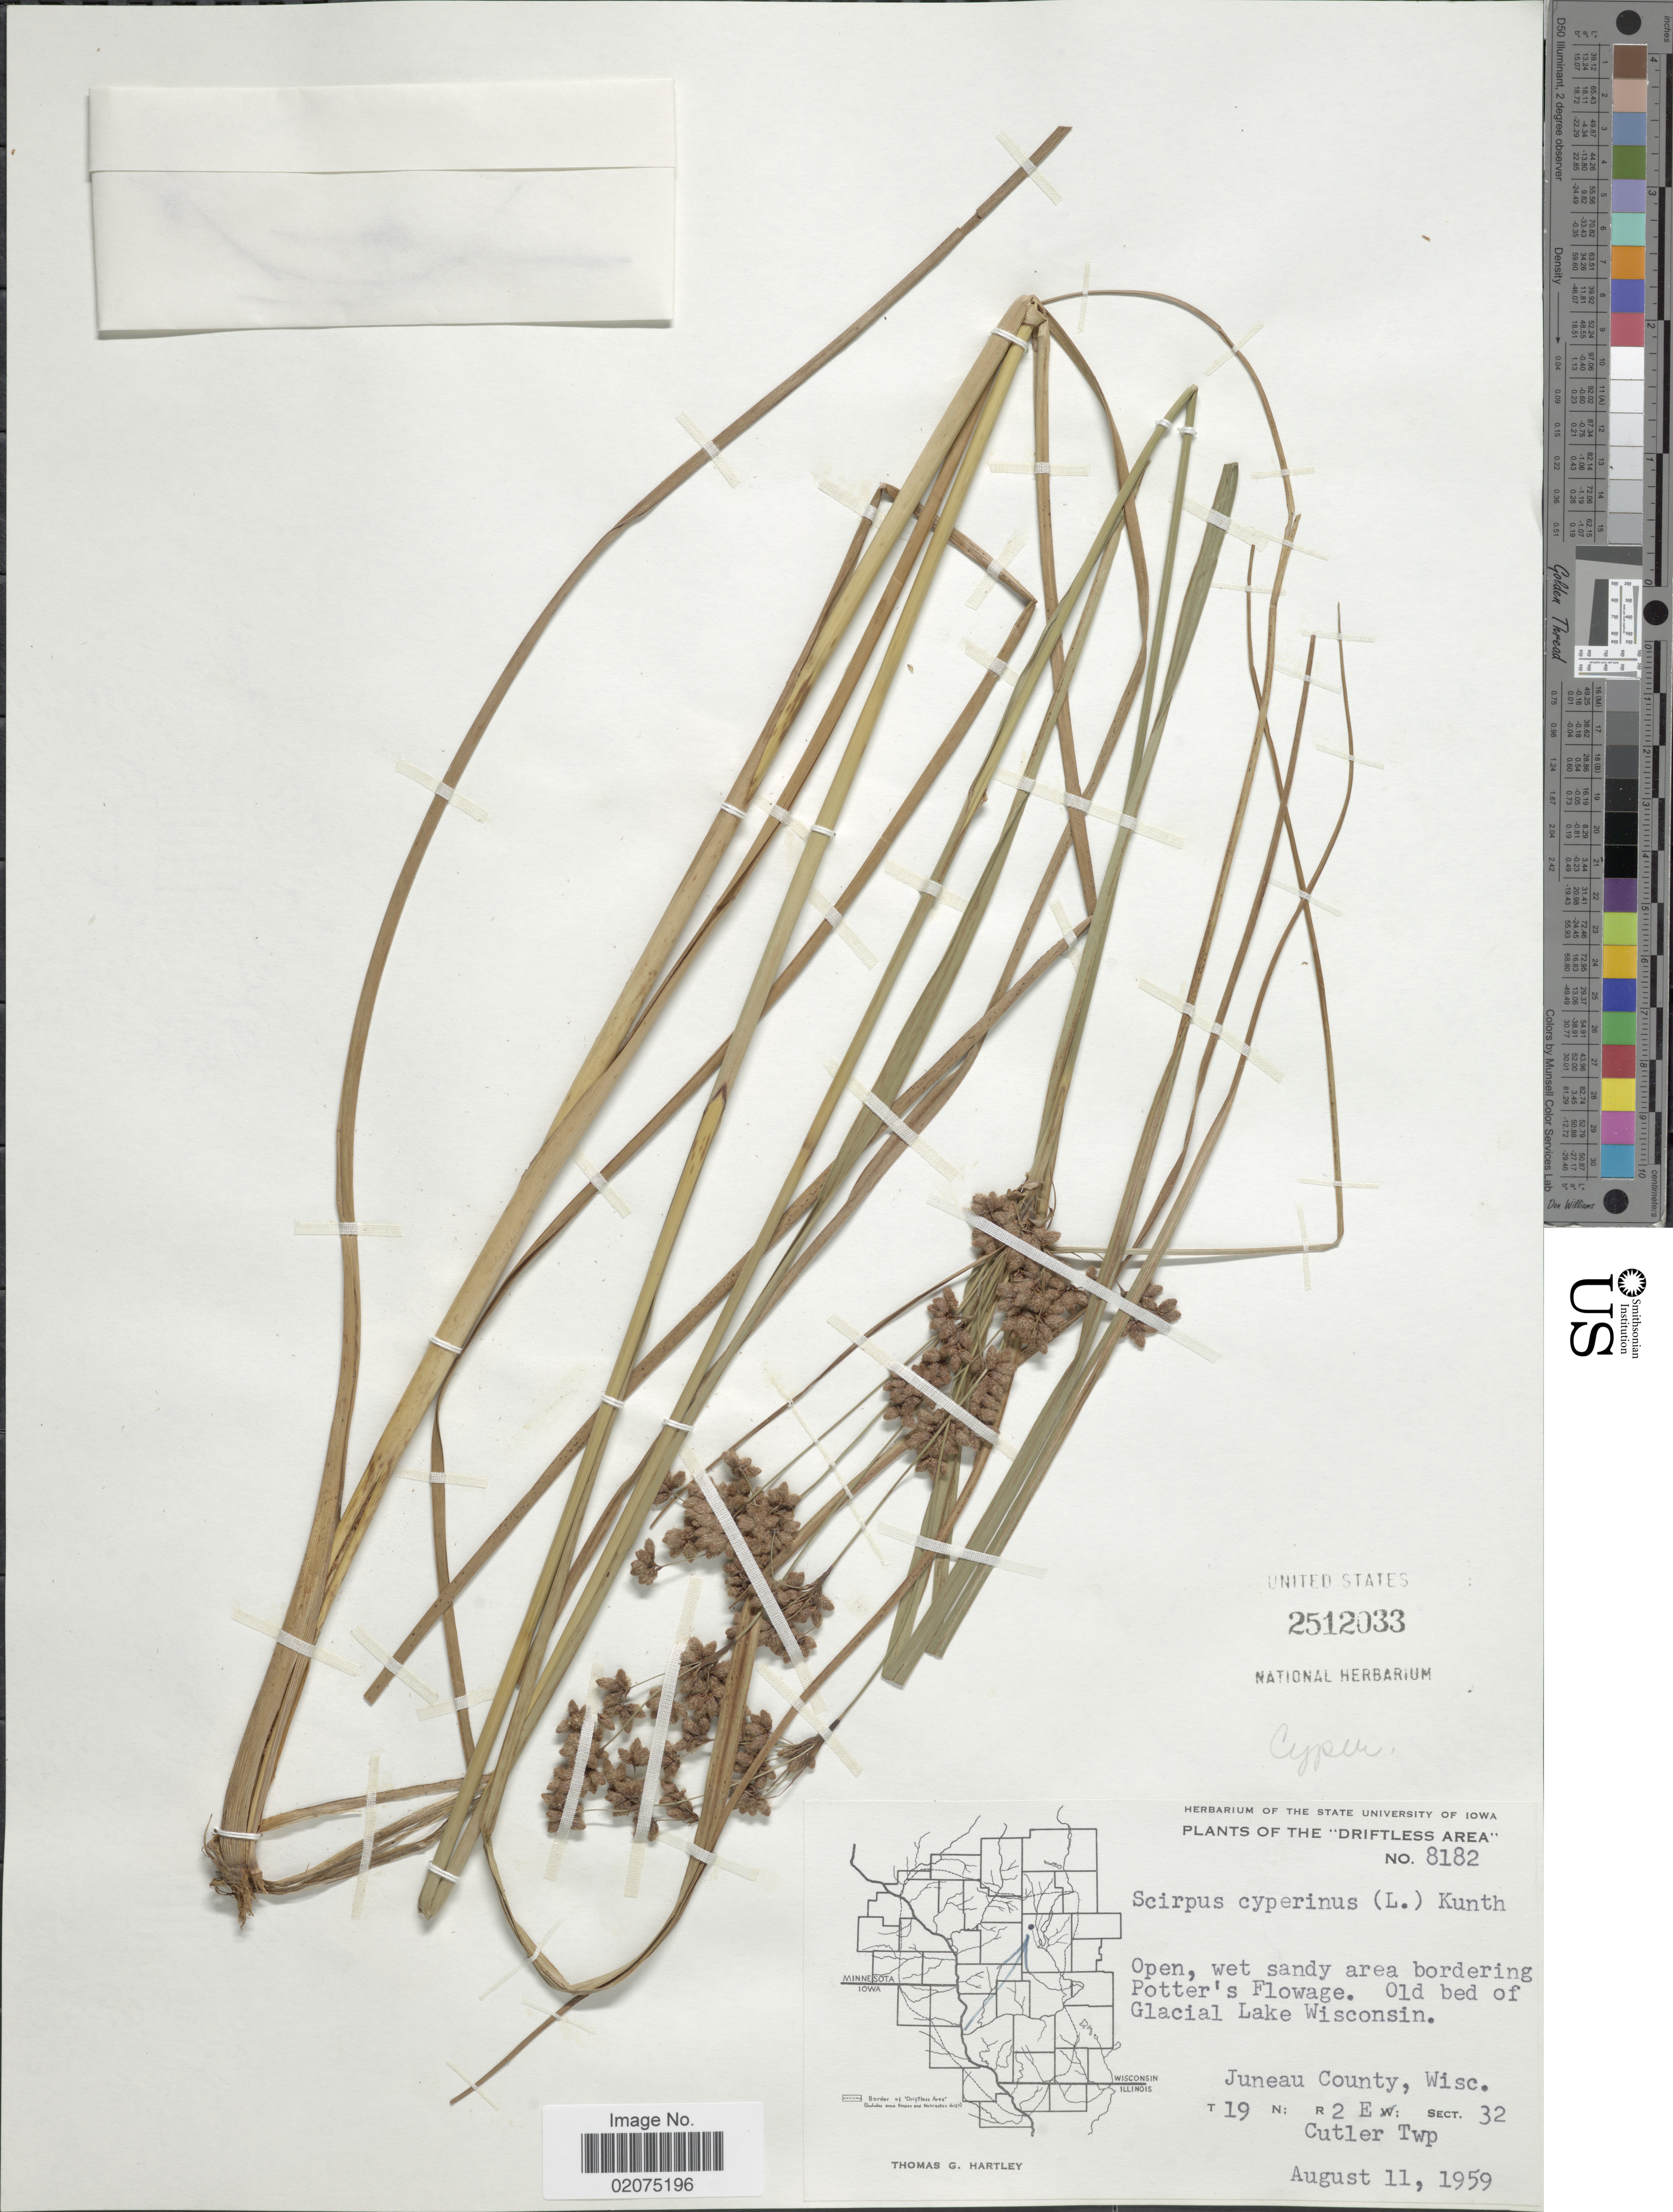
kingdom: Plantae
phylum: Tracheophyta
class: Liliopsida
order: Poales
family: Cyperaceae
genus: Scirpus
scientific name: Scirpus cyperinus (L.) Kunth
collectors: T. G. Hartley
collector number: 8182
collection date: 1959-08-11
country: United States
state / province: Wisconsin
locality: The Driftless Area, area bordering Potter's Flowage, old bed of Glacial Lake, Juneau County, Wisc., T19N, R2E, Sect 32, Cutler Twp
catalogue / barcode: US 2512033